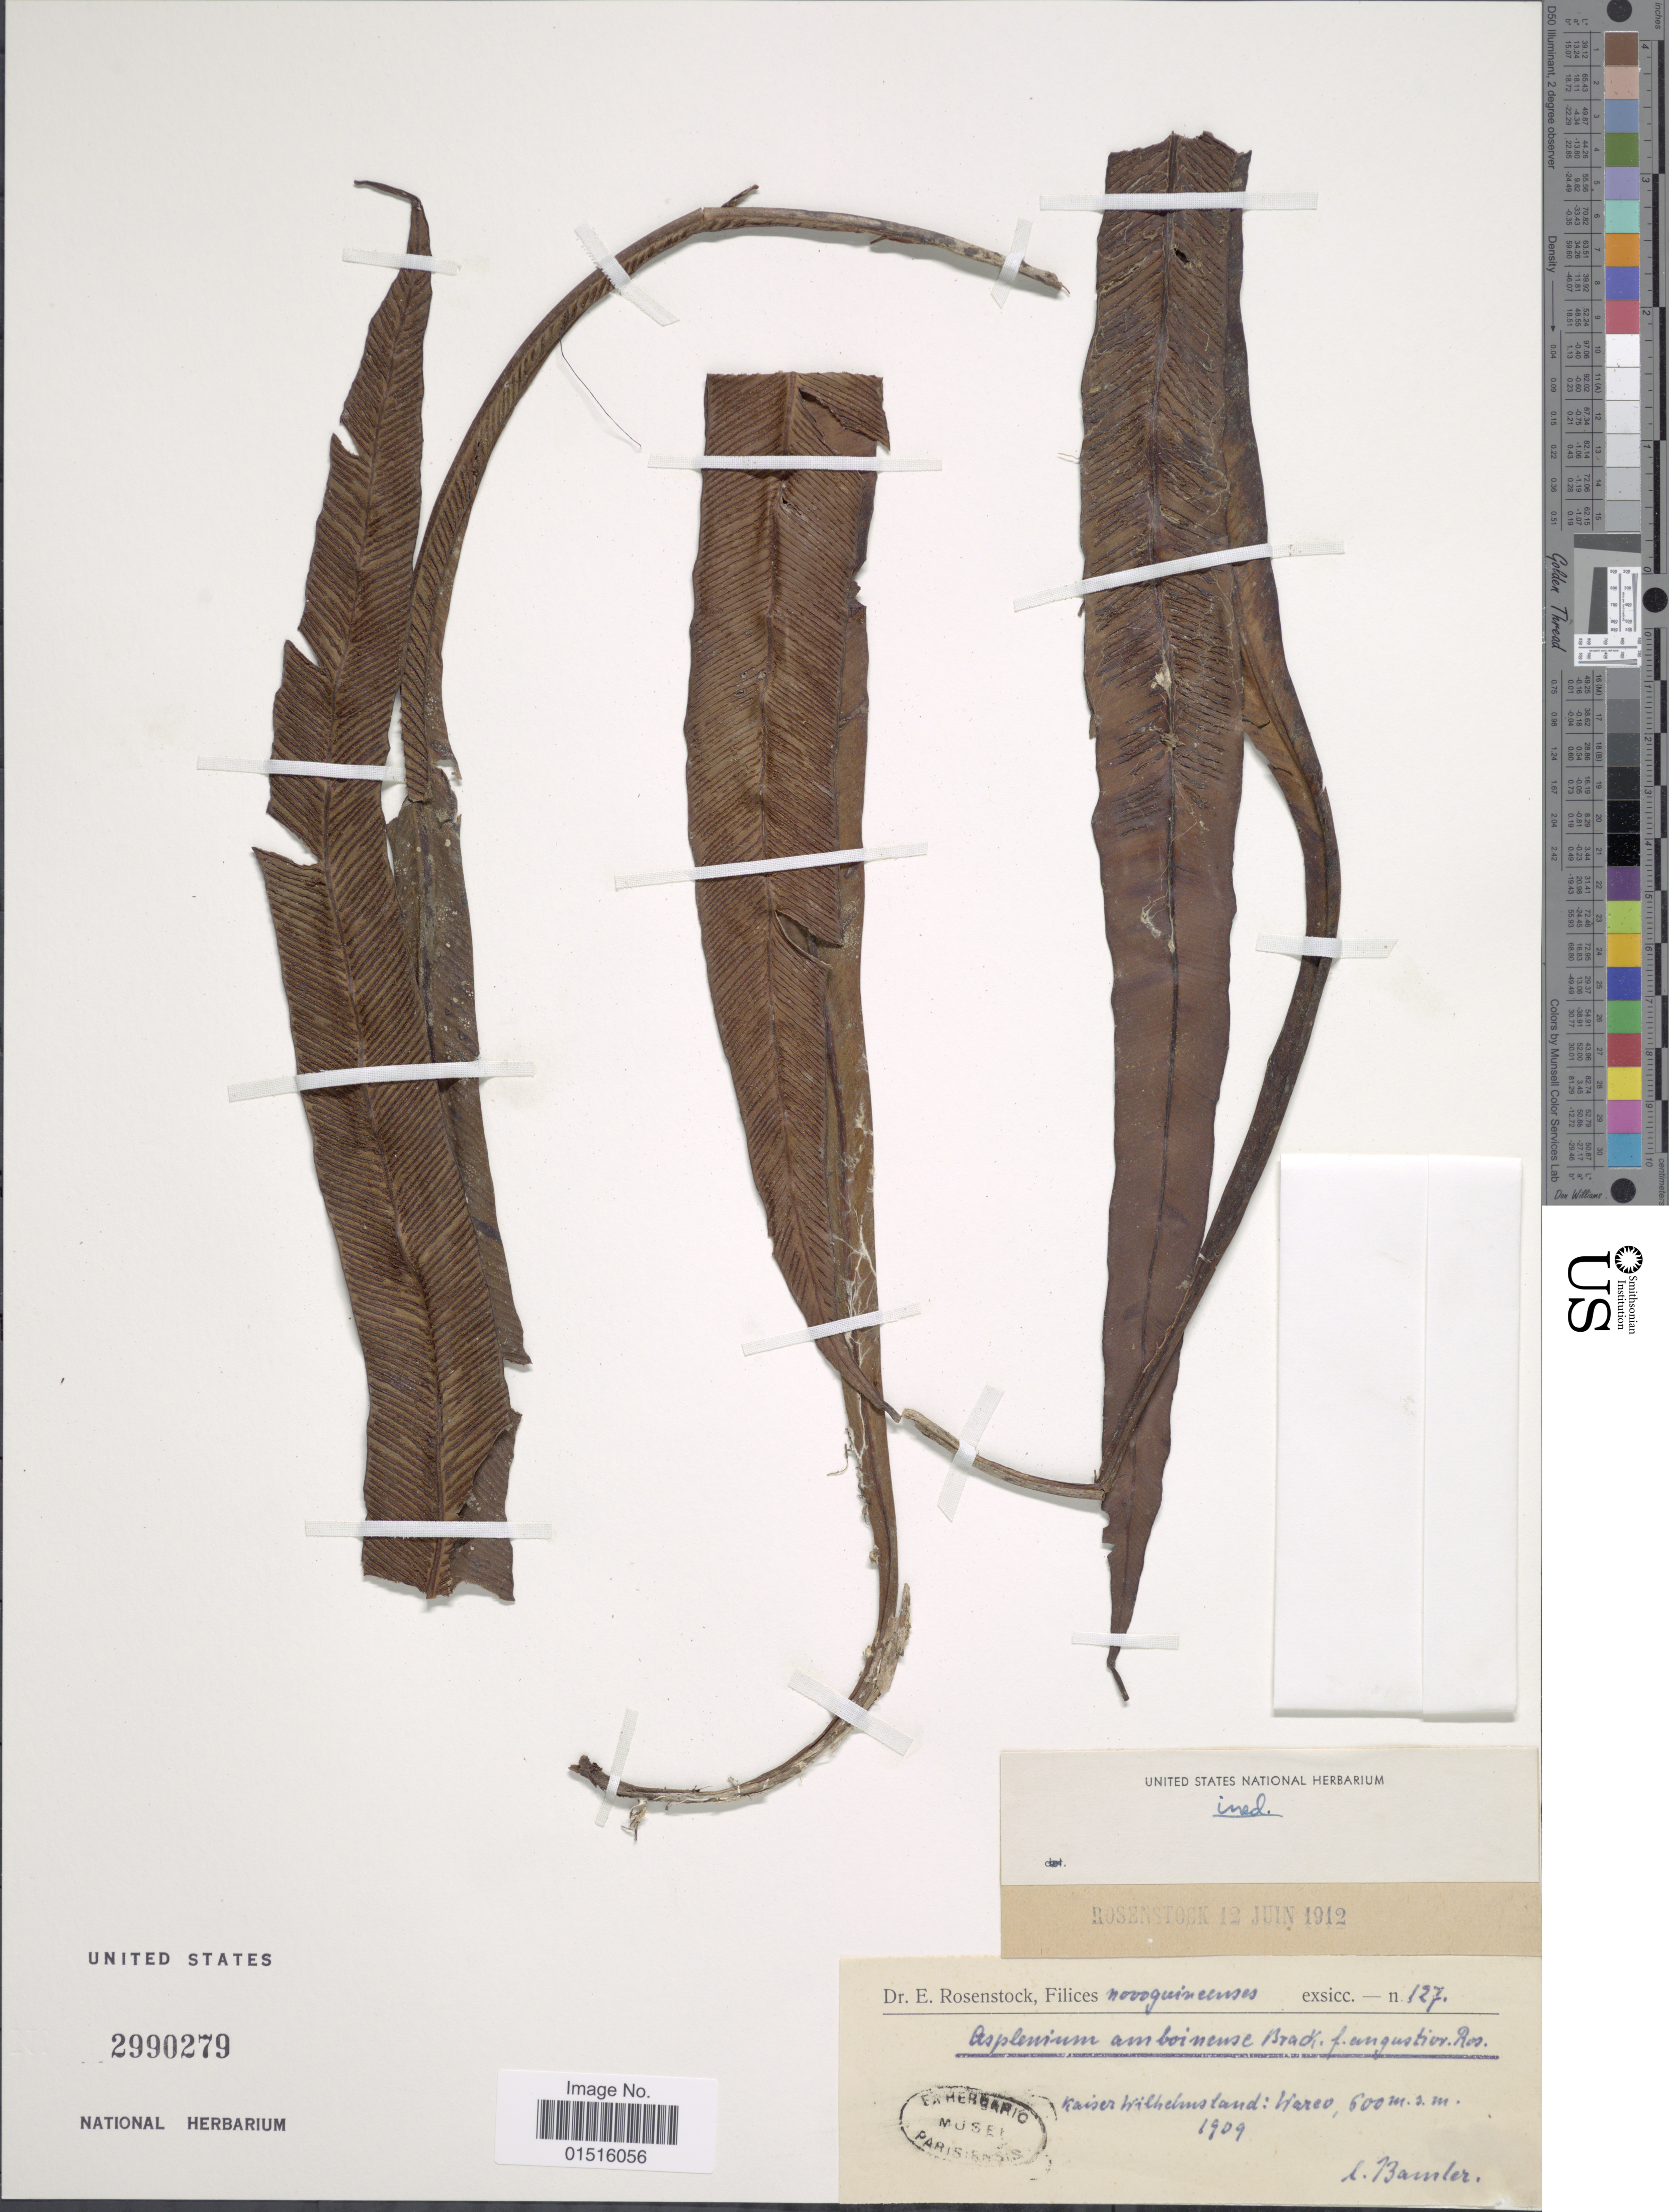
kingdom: Plantae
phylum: Tracheophyta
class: Polypodiopsida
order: Polypodiales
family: Aspleniaceae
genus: Asplenium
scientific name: Asplenium amboinense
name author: Willd.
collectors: L. Bamler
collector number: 127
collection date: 1909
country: Papua New Guinea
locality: Kaiser Wilhelmstand: Wareo. Novoguinenses. [interpreted]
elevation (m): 600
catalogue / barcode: US 2990279